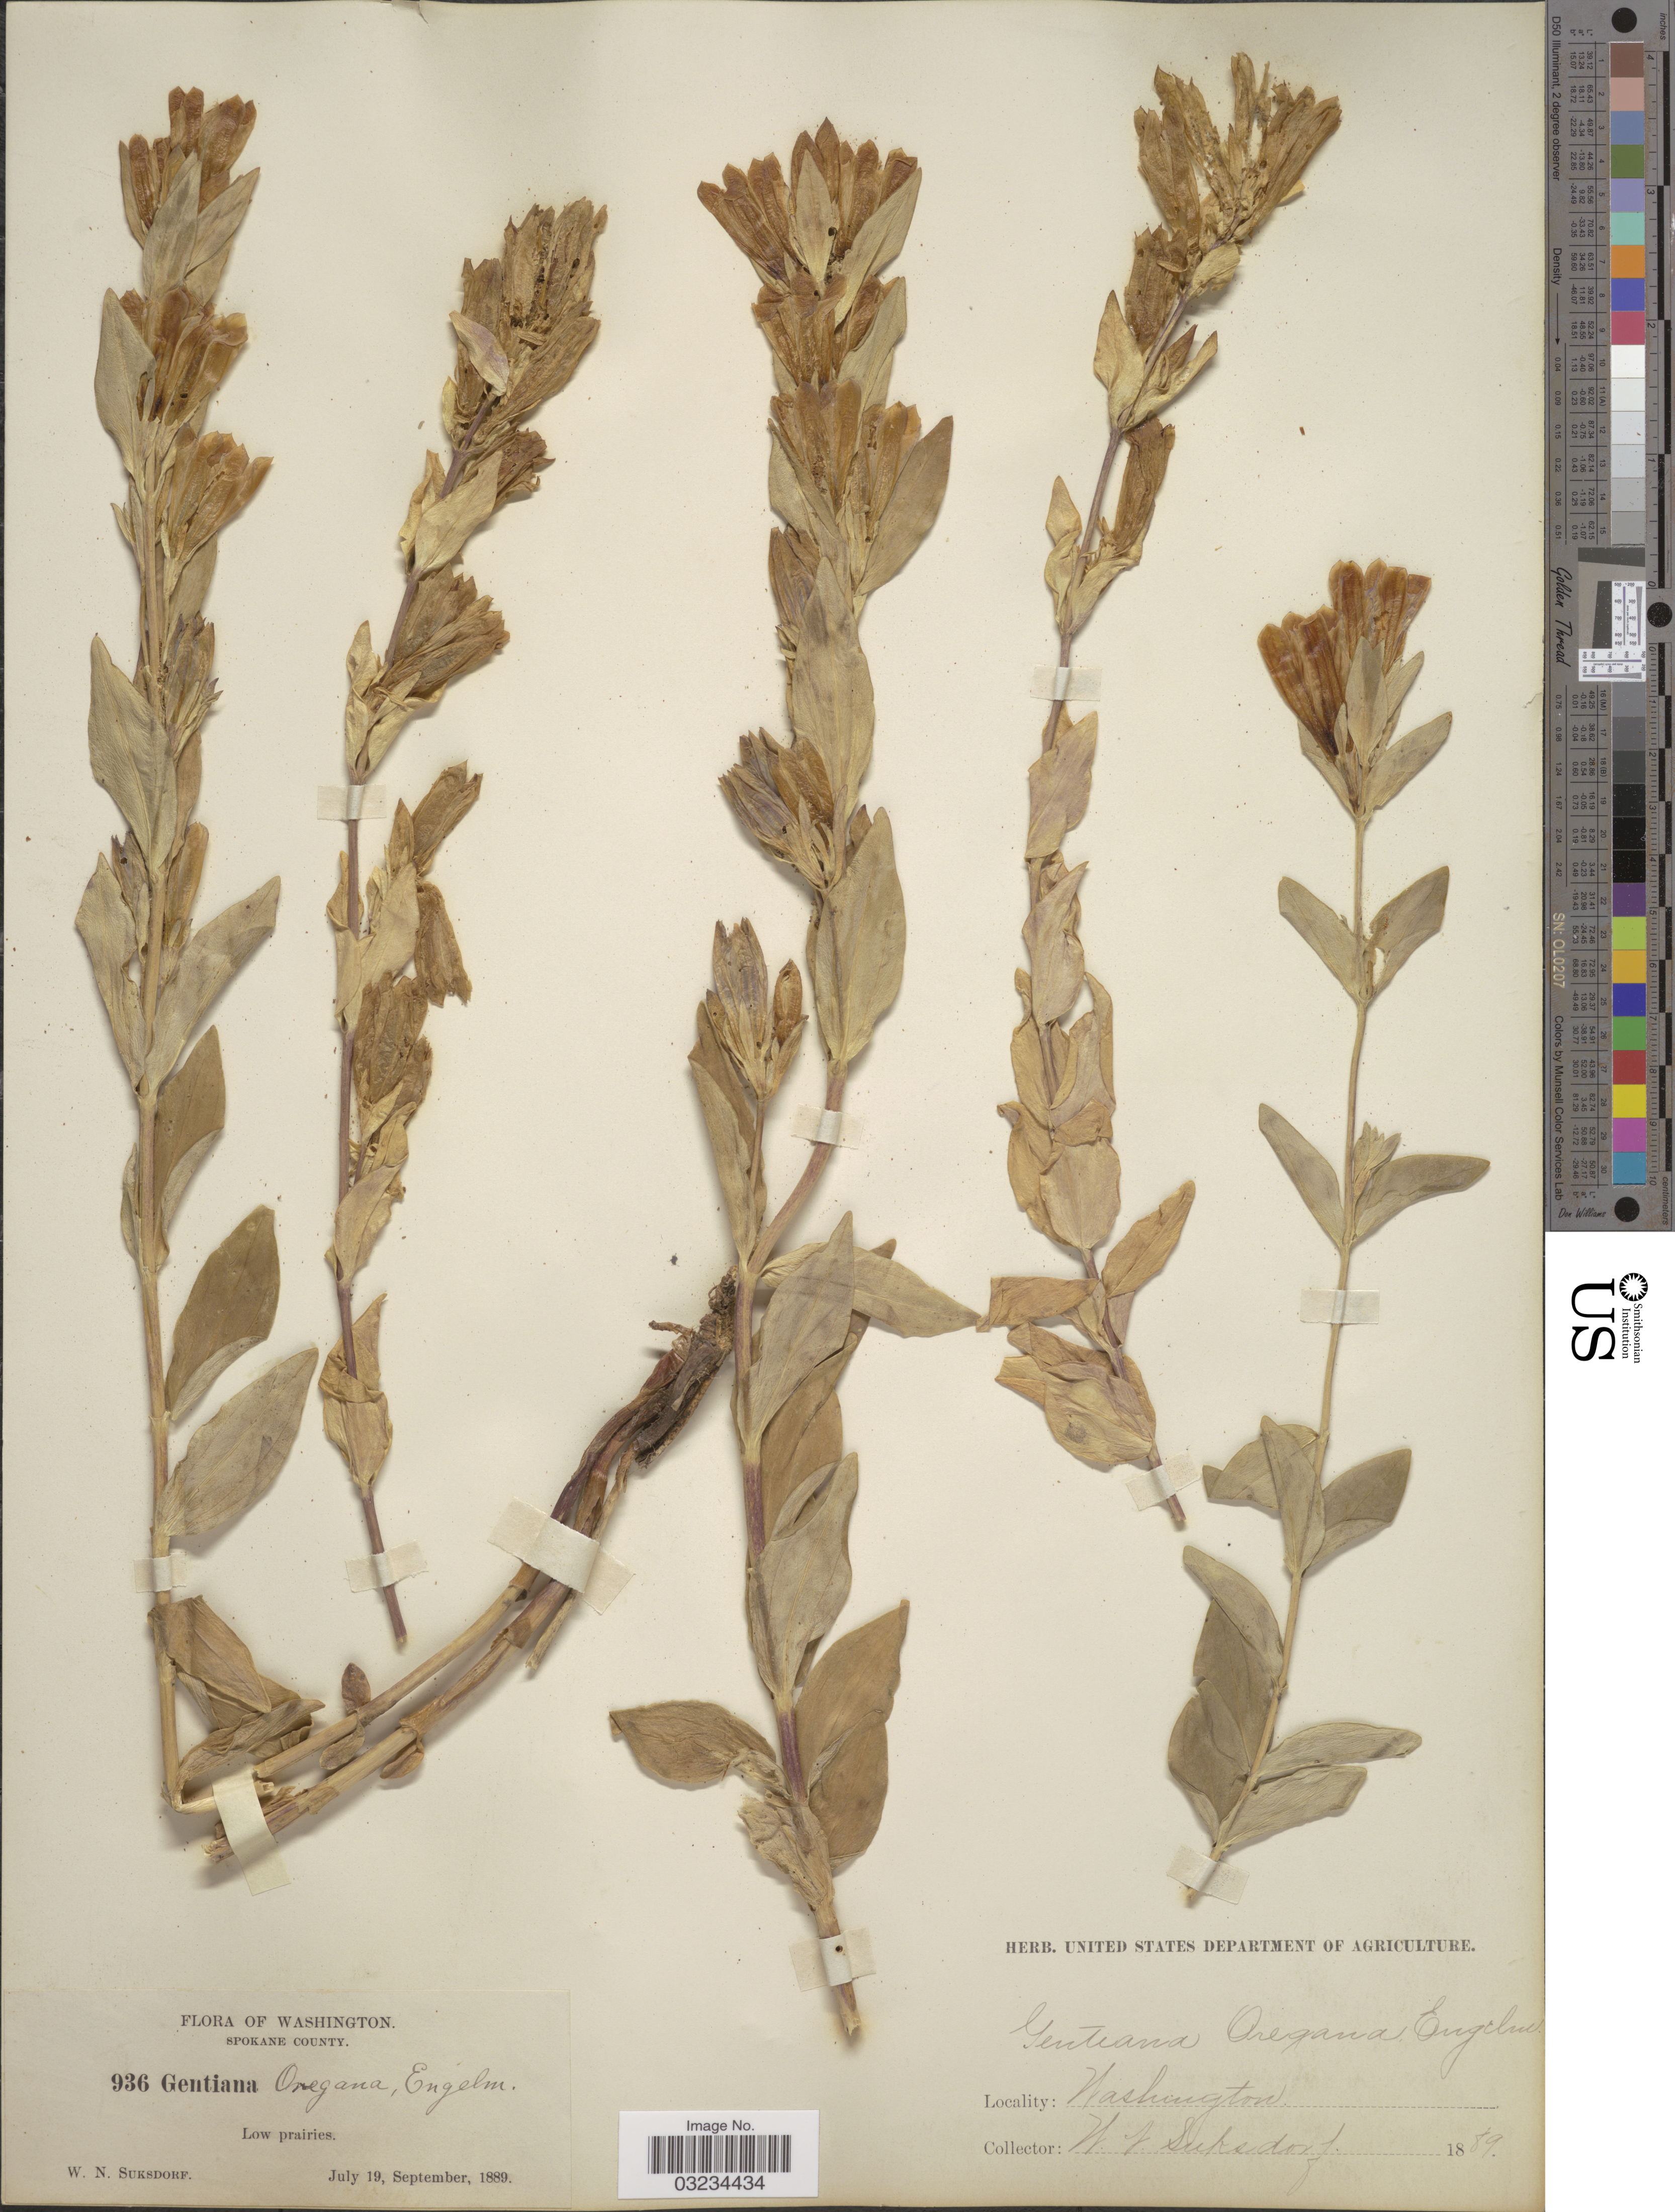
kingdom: Plantae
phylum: Tracheophyta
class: Magnoliopsida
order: Gentianales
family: Gentianaceae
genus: Gentiana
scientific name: Gentiana oregana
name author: Engelm. ex A. Gray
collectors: W. N. Suksdorf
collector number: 936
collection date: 1889-07-19/1889-09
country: United States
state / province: Washington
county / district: Spokane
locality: Spokane County.